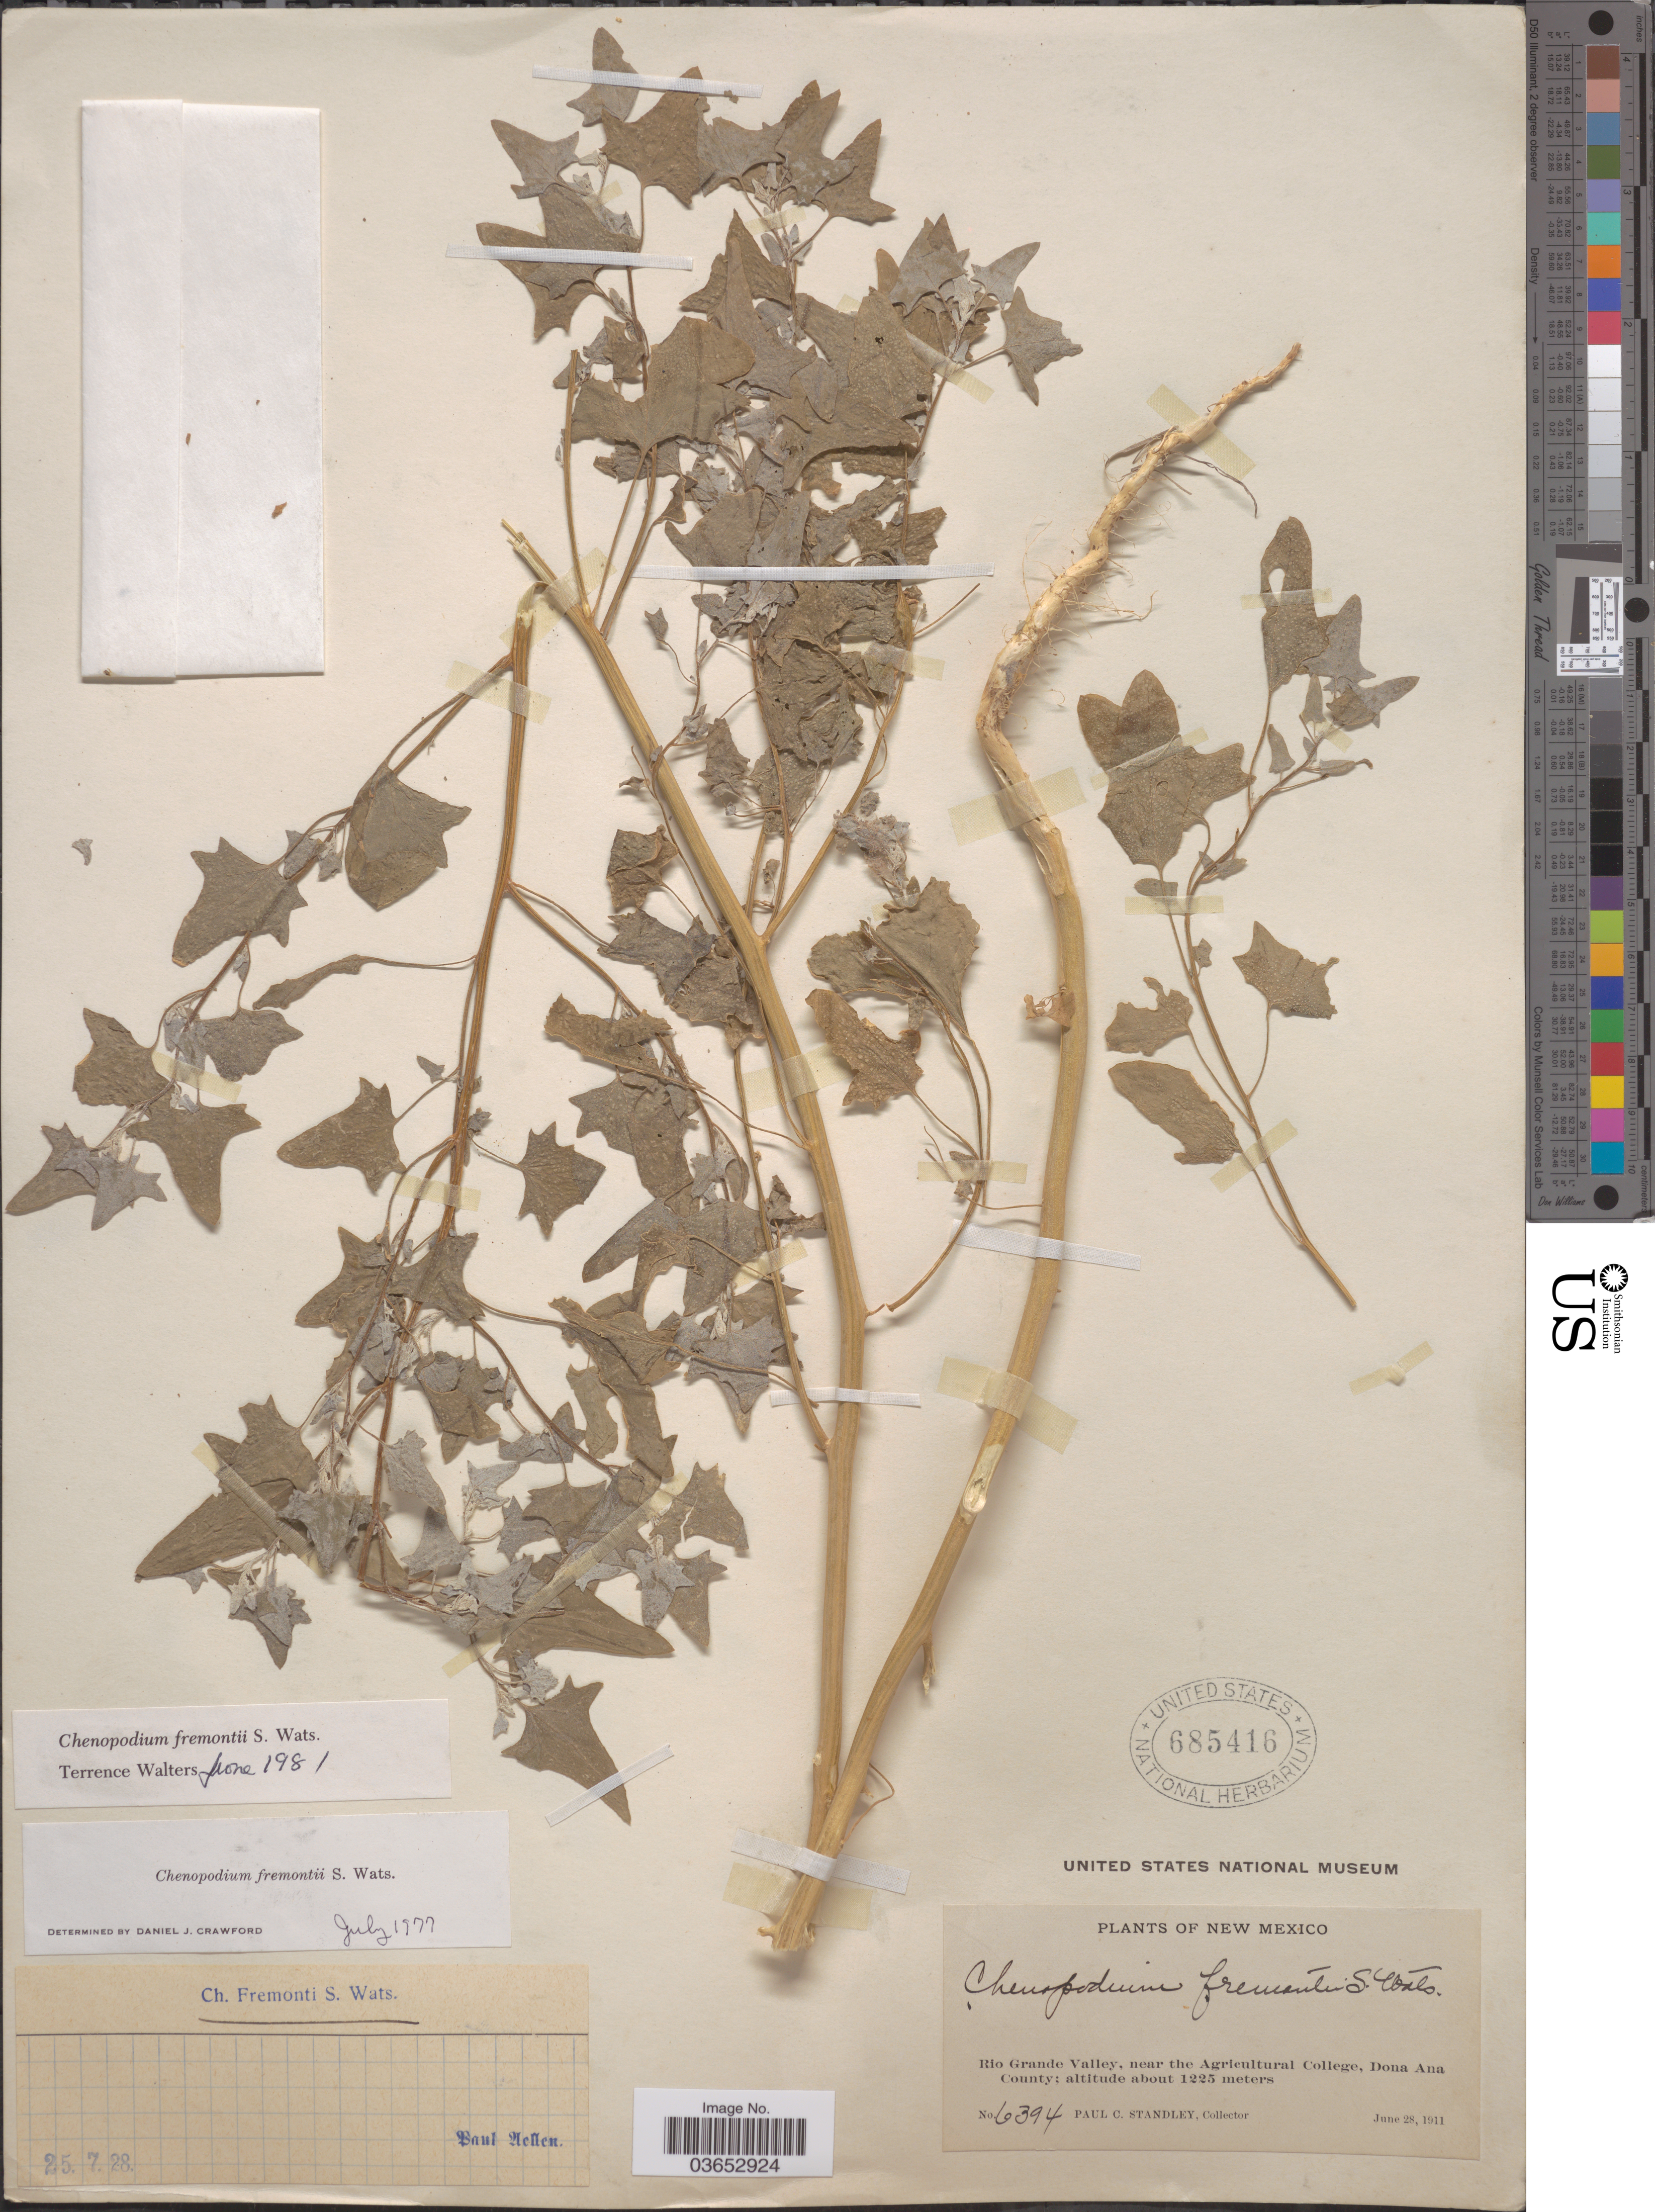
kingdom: Plantae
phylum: Tracheophyta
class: Magnoliopsida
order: Caryophyllales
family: Amaranthaceae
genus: Chenopodium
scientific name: Chenopodium fremontii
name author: S. Watson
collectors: P. C. Standley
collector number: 6394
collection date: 1911-06-28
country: United States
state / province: New Mexico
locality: Rio Grande Valley, near the Agricultural College, Dona Ana County.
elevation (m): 1225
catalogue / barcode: US 685416